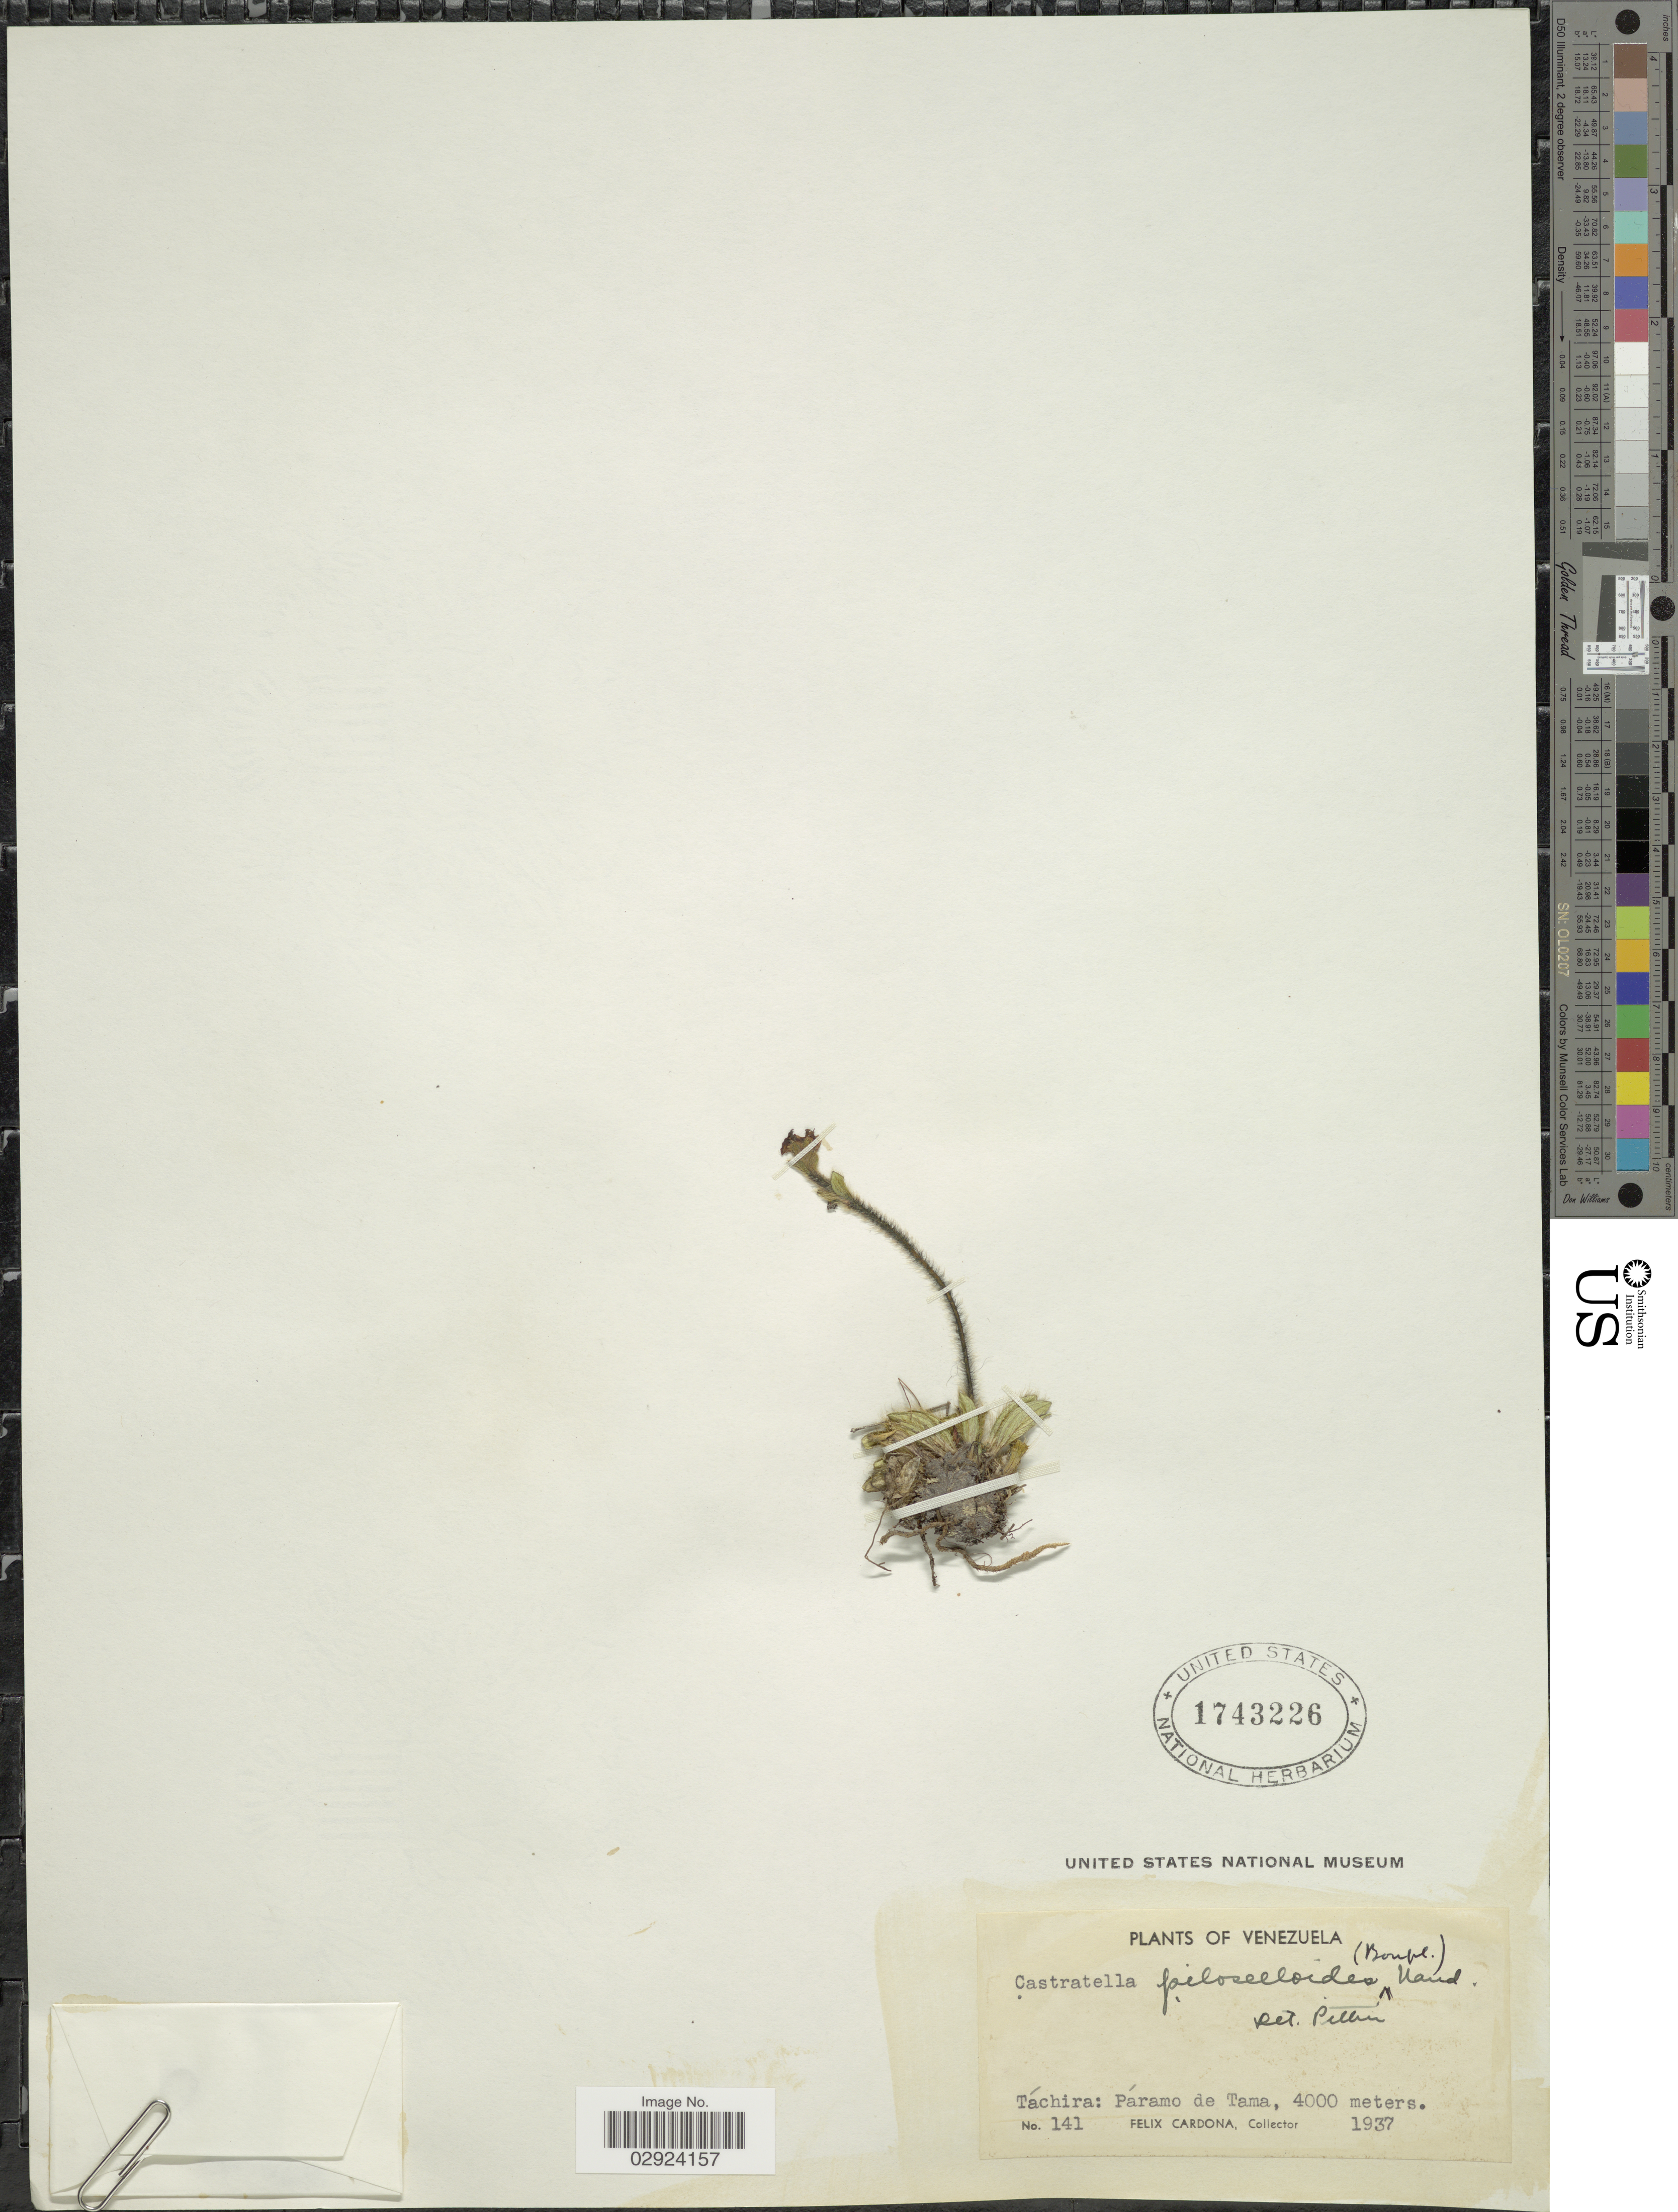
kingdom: Plantae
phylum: Tracheophyta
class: Magnoliopsida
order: Myrtales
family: Melastomataceae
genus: Castratella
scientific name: Castratella piloselloides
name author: (Bonpl.) Naudin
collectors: F. Cardona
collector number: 141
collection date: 1937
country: Venezuela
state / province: Tachira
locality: Táchira: Páramo de Tama.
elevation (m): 4000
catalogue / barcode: US 1743226